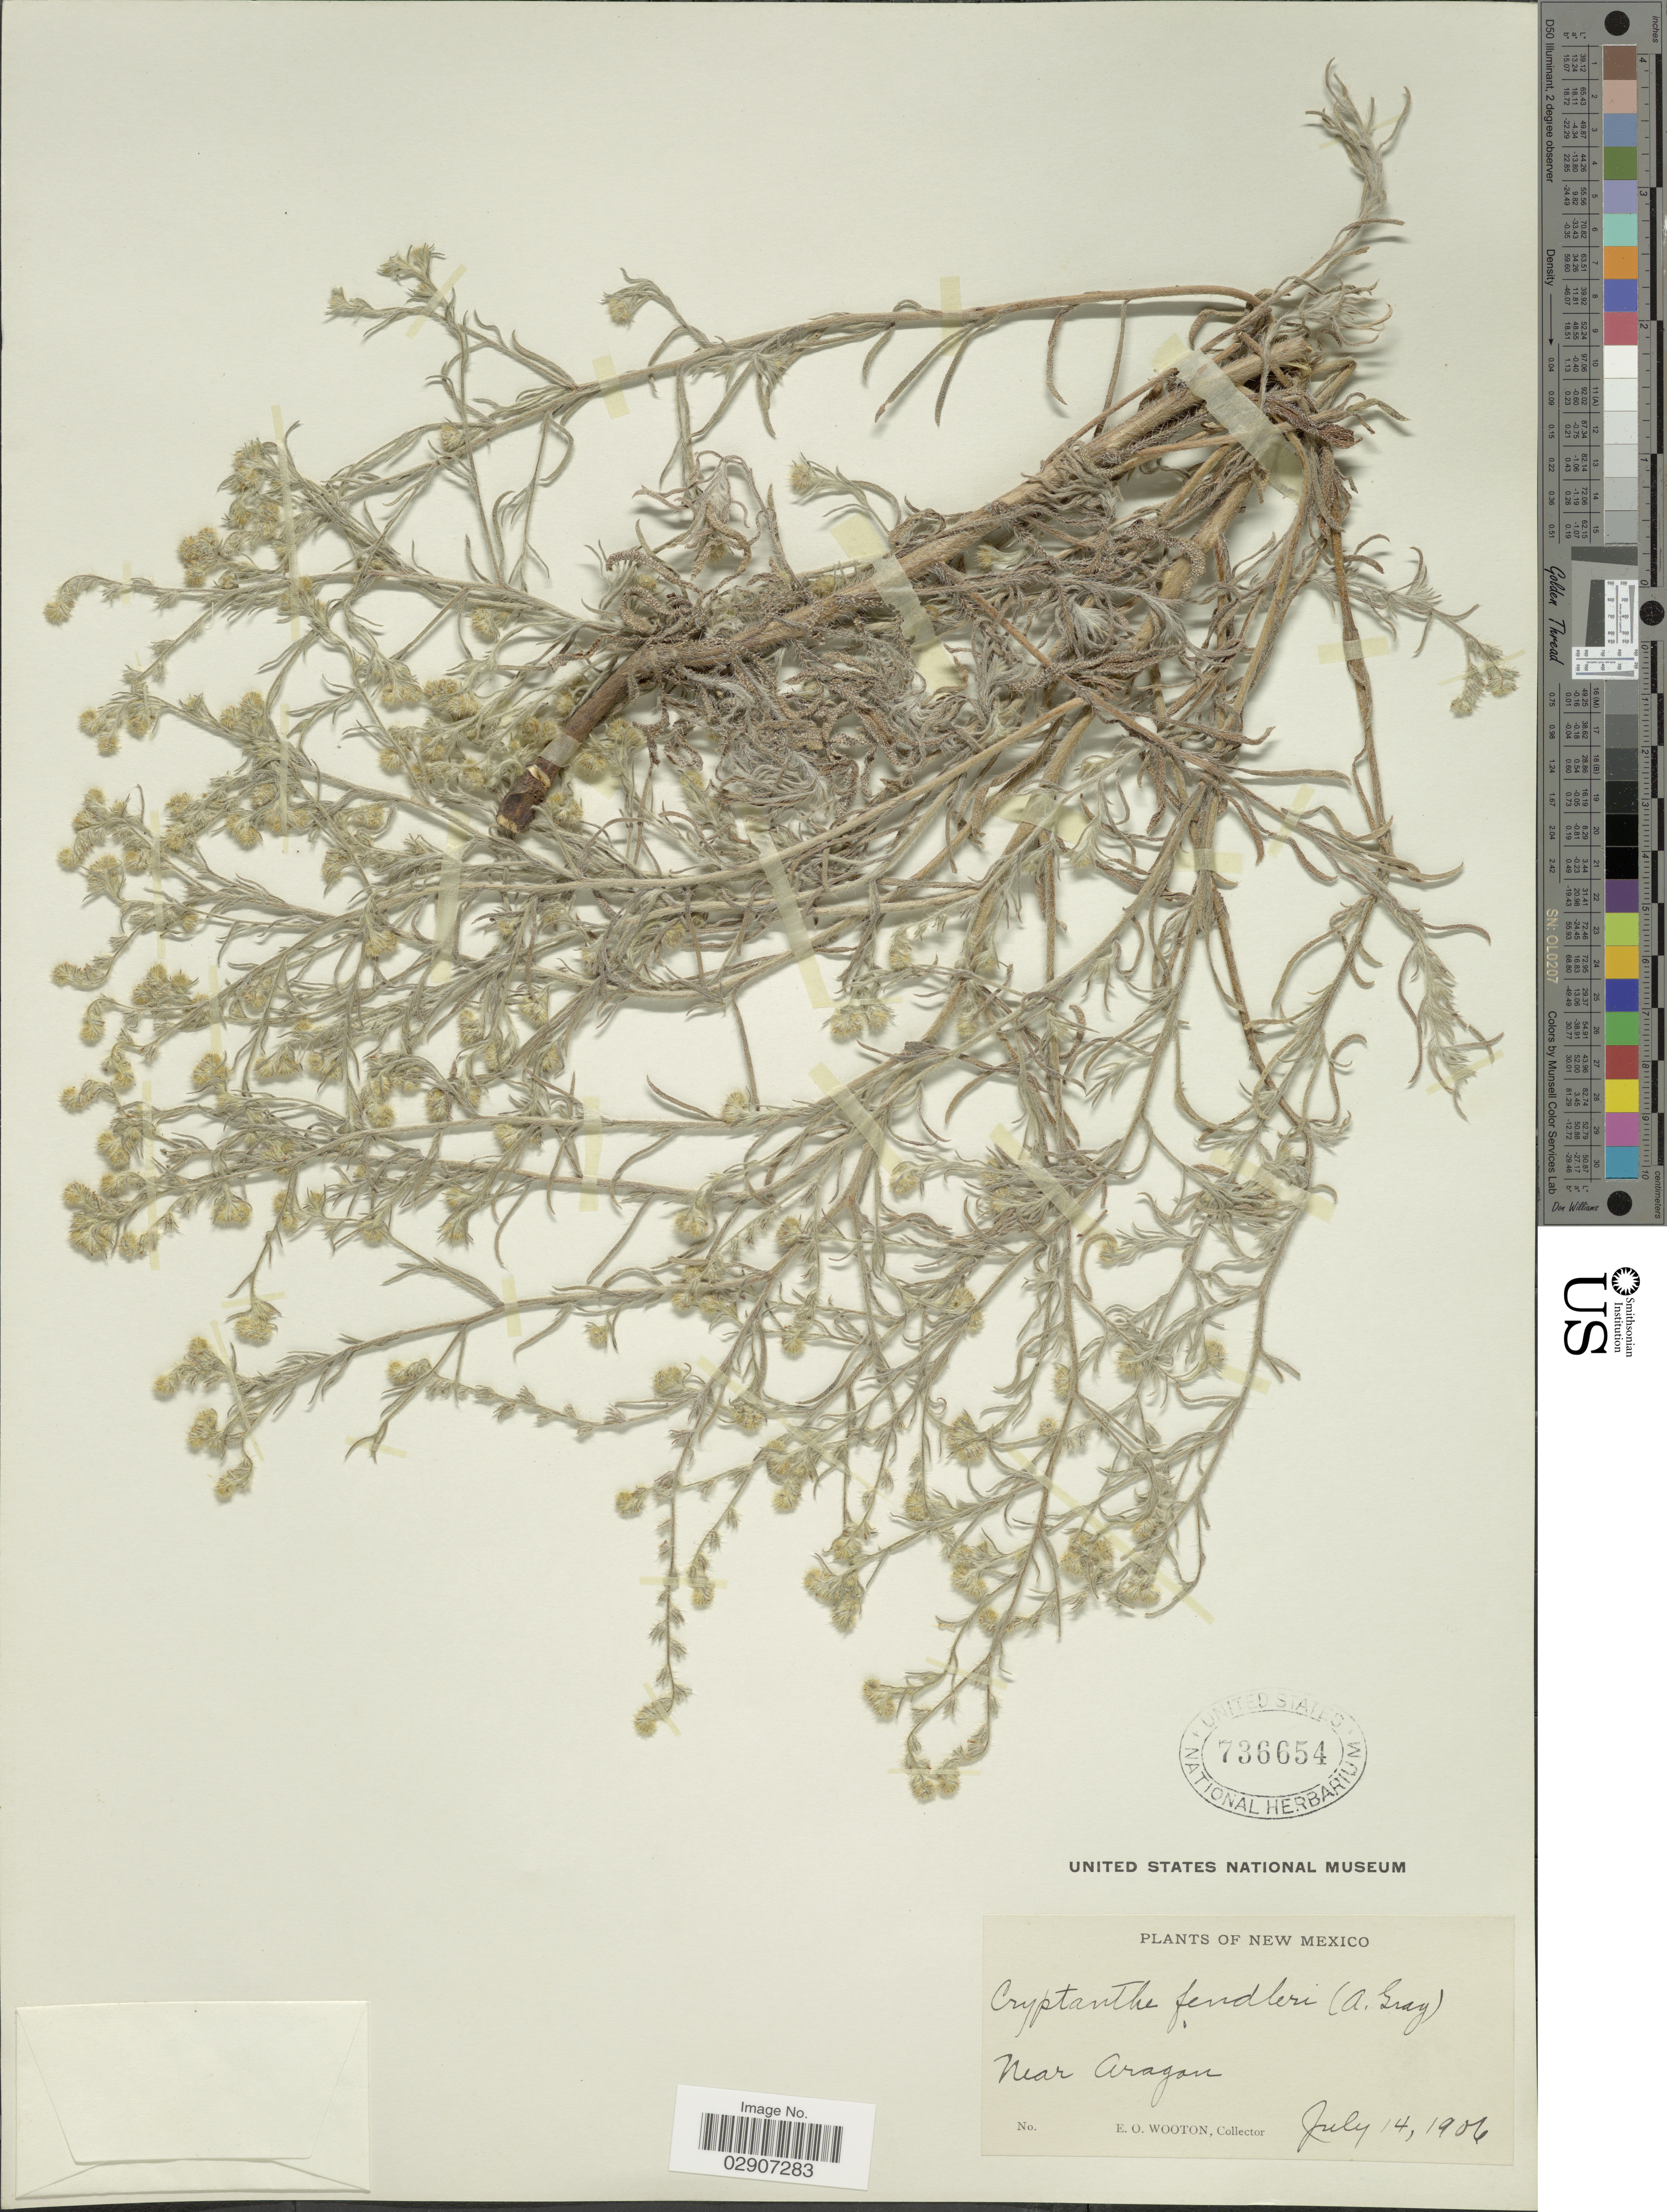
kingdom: Plantae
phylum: Tracheophyta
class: Magnoliopsida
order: Boraginales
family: Boraginaceae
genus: Cryptantha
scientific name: Cryptantha fendleri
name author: (A. Gray) Greene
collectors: E. O. Wooton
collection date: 1906-07-14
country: United States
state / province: New Mexico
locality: Near Aragon.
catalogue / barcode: US 736654